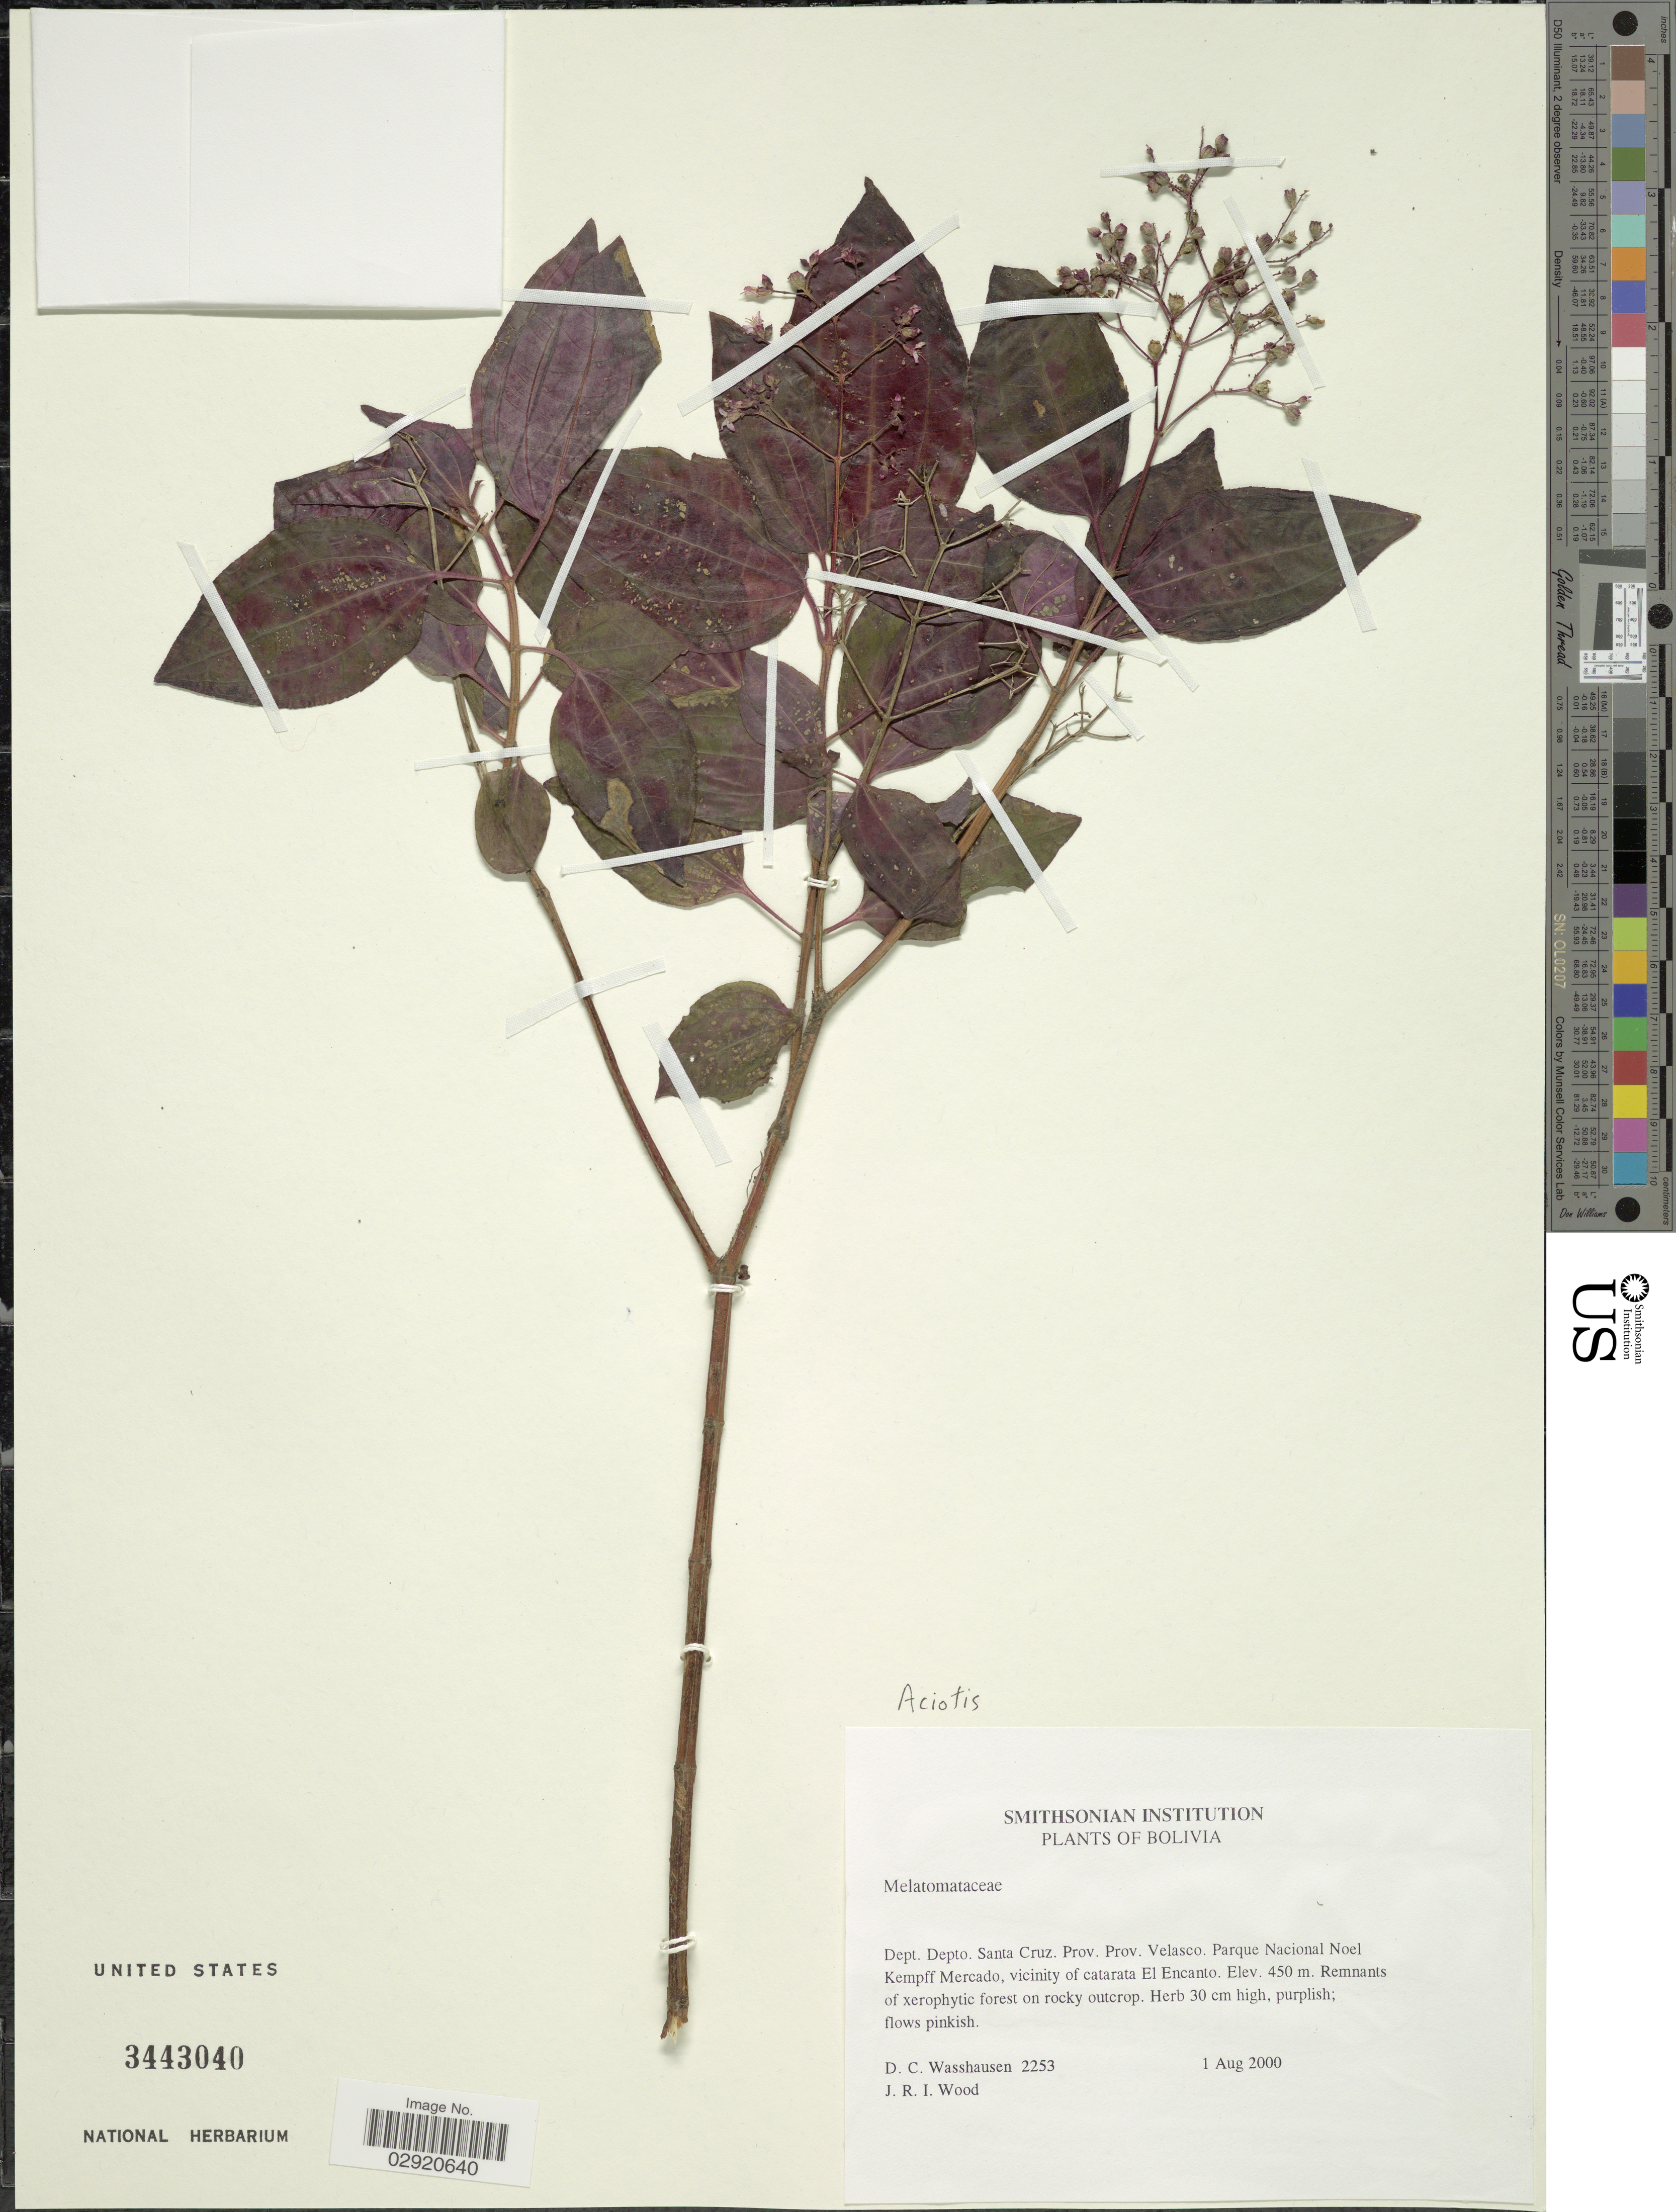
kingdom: Plantae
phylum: Tracheophyta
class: Magnoliopsida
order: Myrtales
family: Melastomataceae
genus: Aciotis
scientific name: Aciotis indecora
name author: (Bonpl.) Triana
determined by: Nunes da Silva, Diego, (RB), Jardim Botanico do Rio de Janeiro - Herbario (BRAZIL)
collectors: D. C. Wasshausen & J. R. I. Wood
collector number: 2253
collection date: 2000-08-01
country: Bolivia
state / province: Santa Cruz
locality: Dept. Depto. Santa Cruz. Prov. Prov. Velasco. Parque Nacional Noel Kempff Mercado, vicinity of catarata El Encanto.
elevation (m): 450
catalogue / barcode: US 3443040